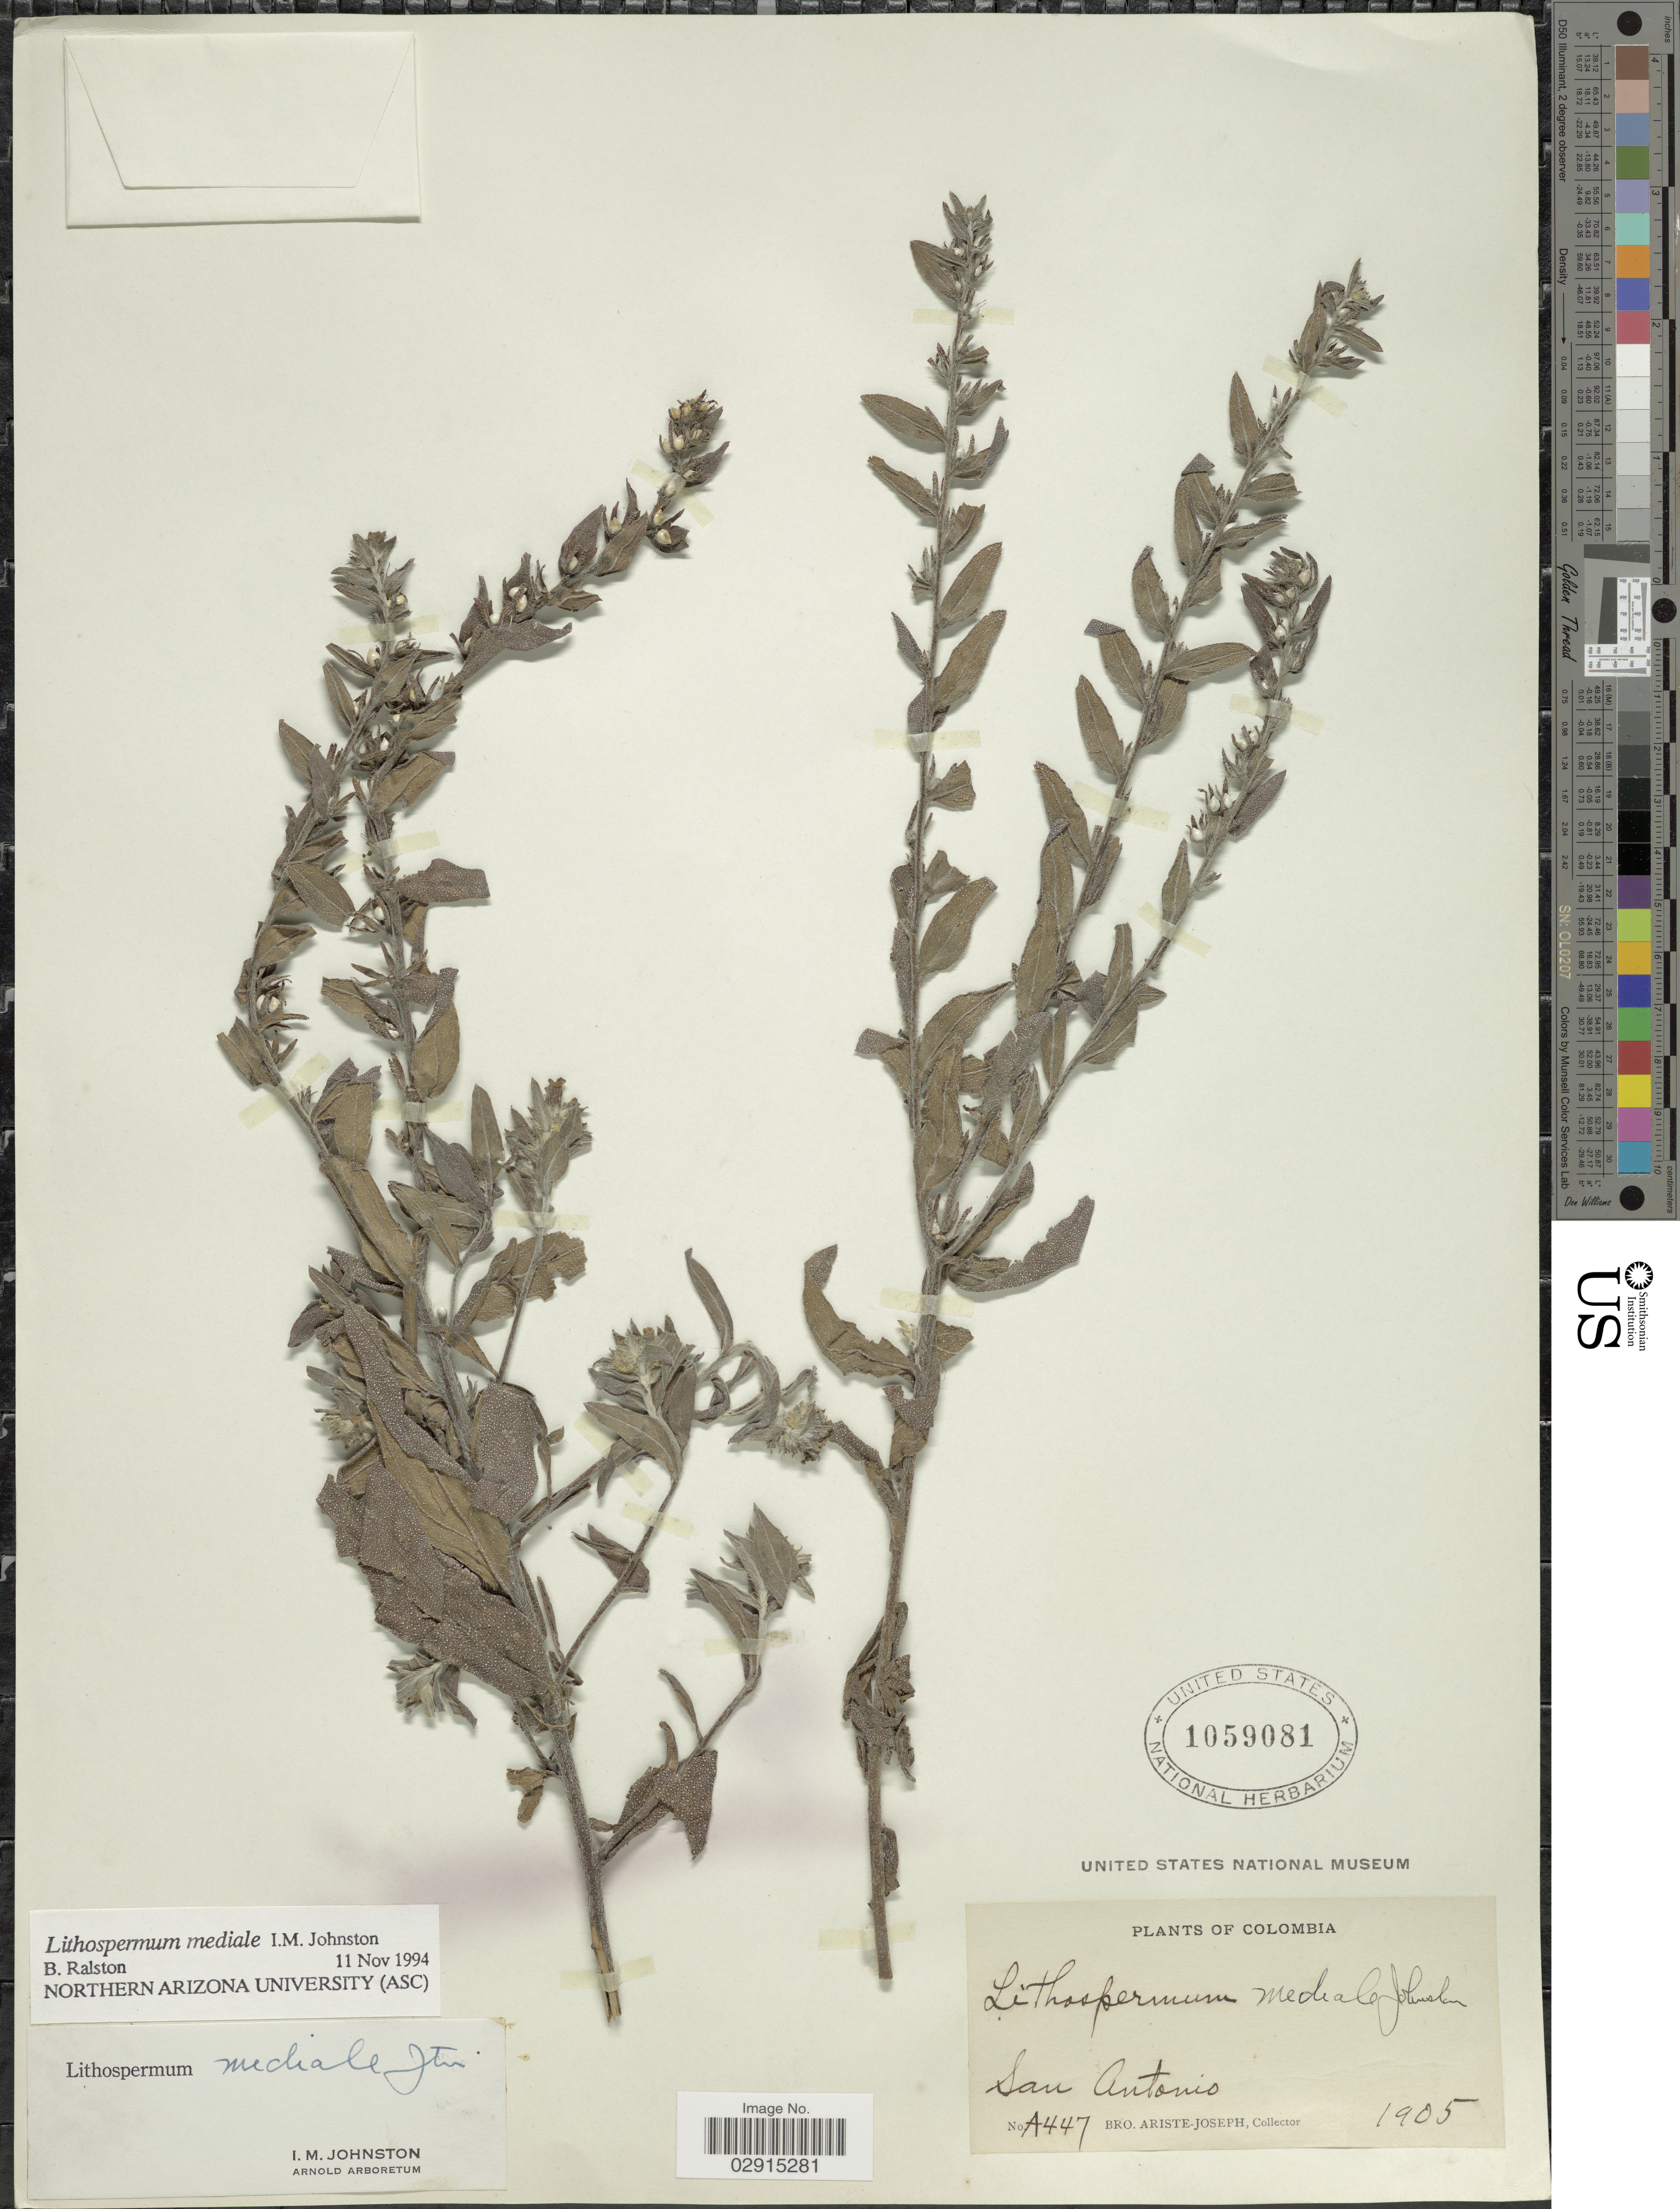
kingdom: Plantae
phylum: Tracheophyta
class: Magnoliopsida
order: Boraginales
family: Boraginaceae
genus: Lithospermum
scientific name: Lithospermum mediale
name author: I.M. Johnst.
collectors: Bro. Ariste-Joseph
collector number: A447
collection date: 1905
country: Colombia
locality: San Antonio.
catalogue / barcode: US 1059081